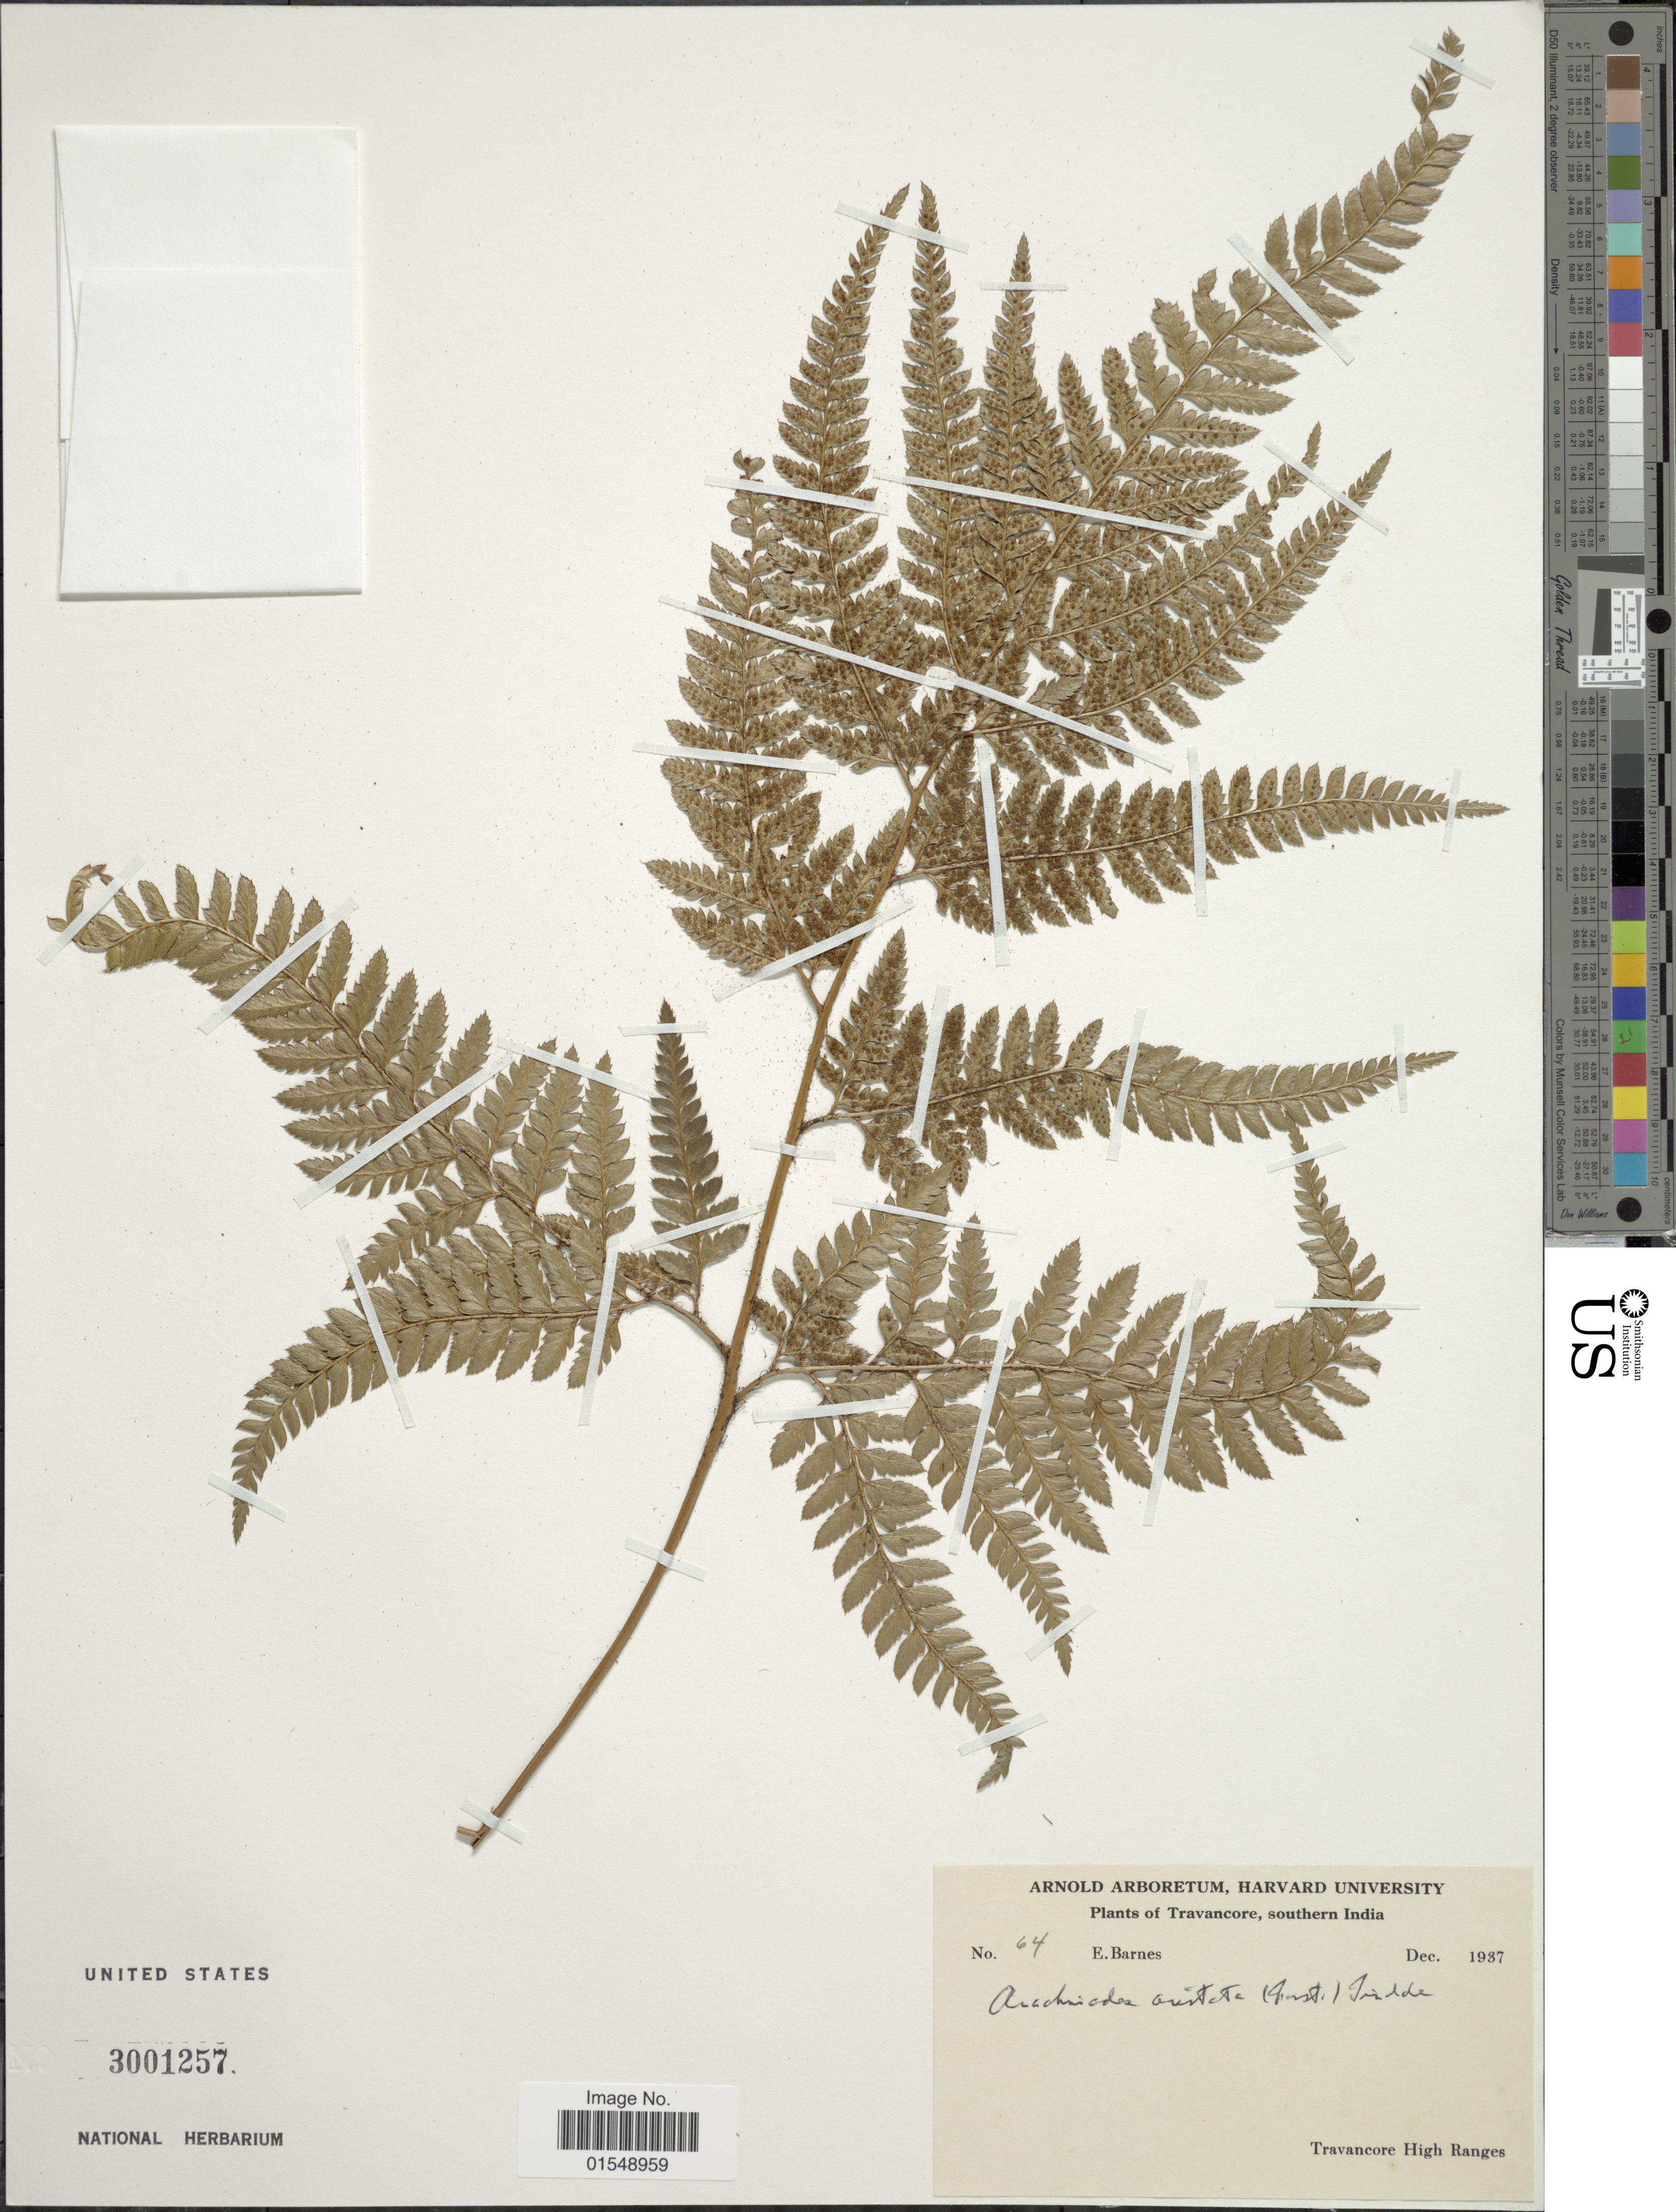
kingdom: Plantae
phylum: Tracheophyta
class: Polypodiopsida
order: Polypodiales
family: Dryopteridaceae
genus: Arachniodes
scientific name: Arachniodes aristata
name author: (G. Forst.) Tindale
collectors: E. Barnes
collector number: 64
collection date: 1937-12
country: India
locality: Southern India, Travancore, Travancore High Ranges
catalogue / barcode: US 3001257